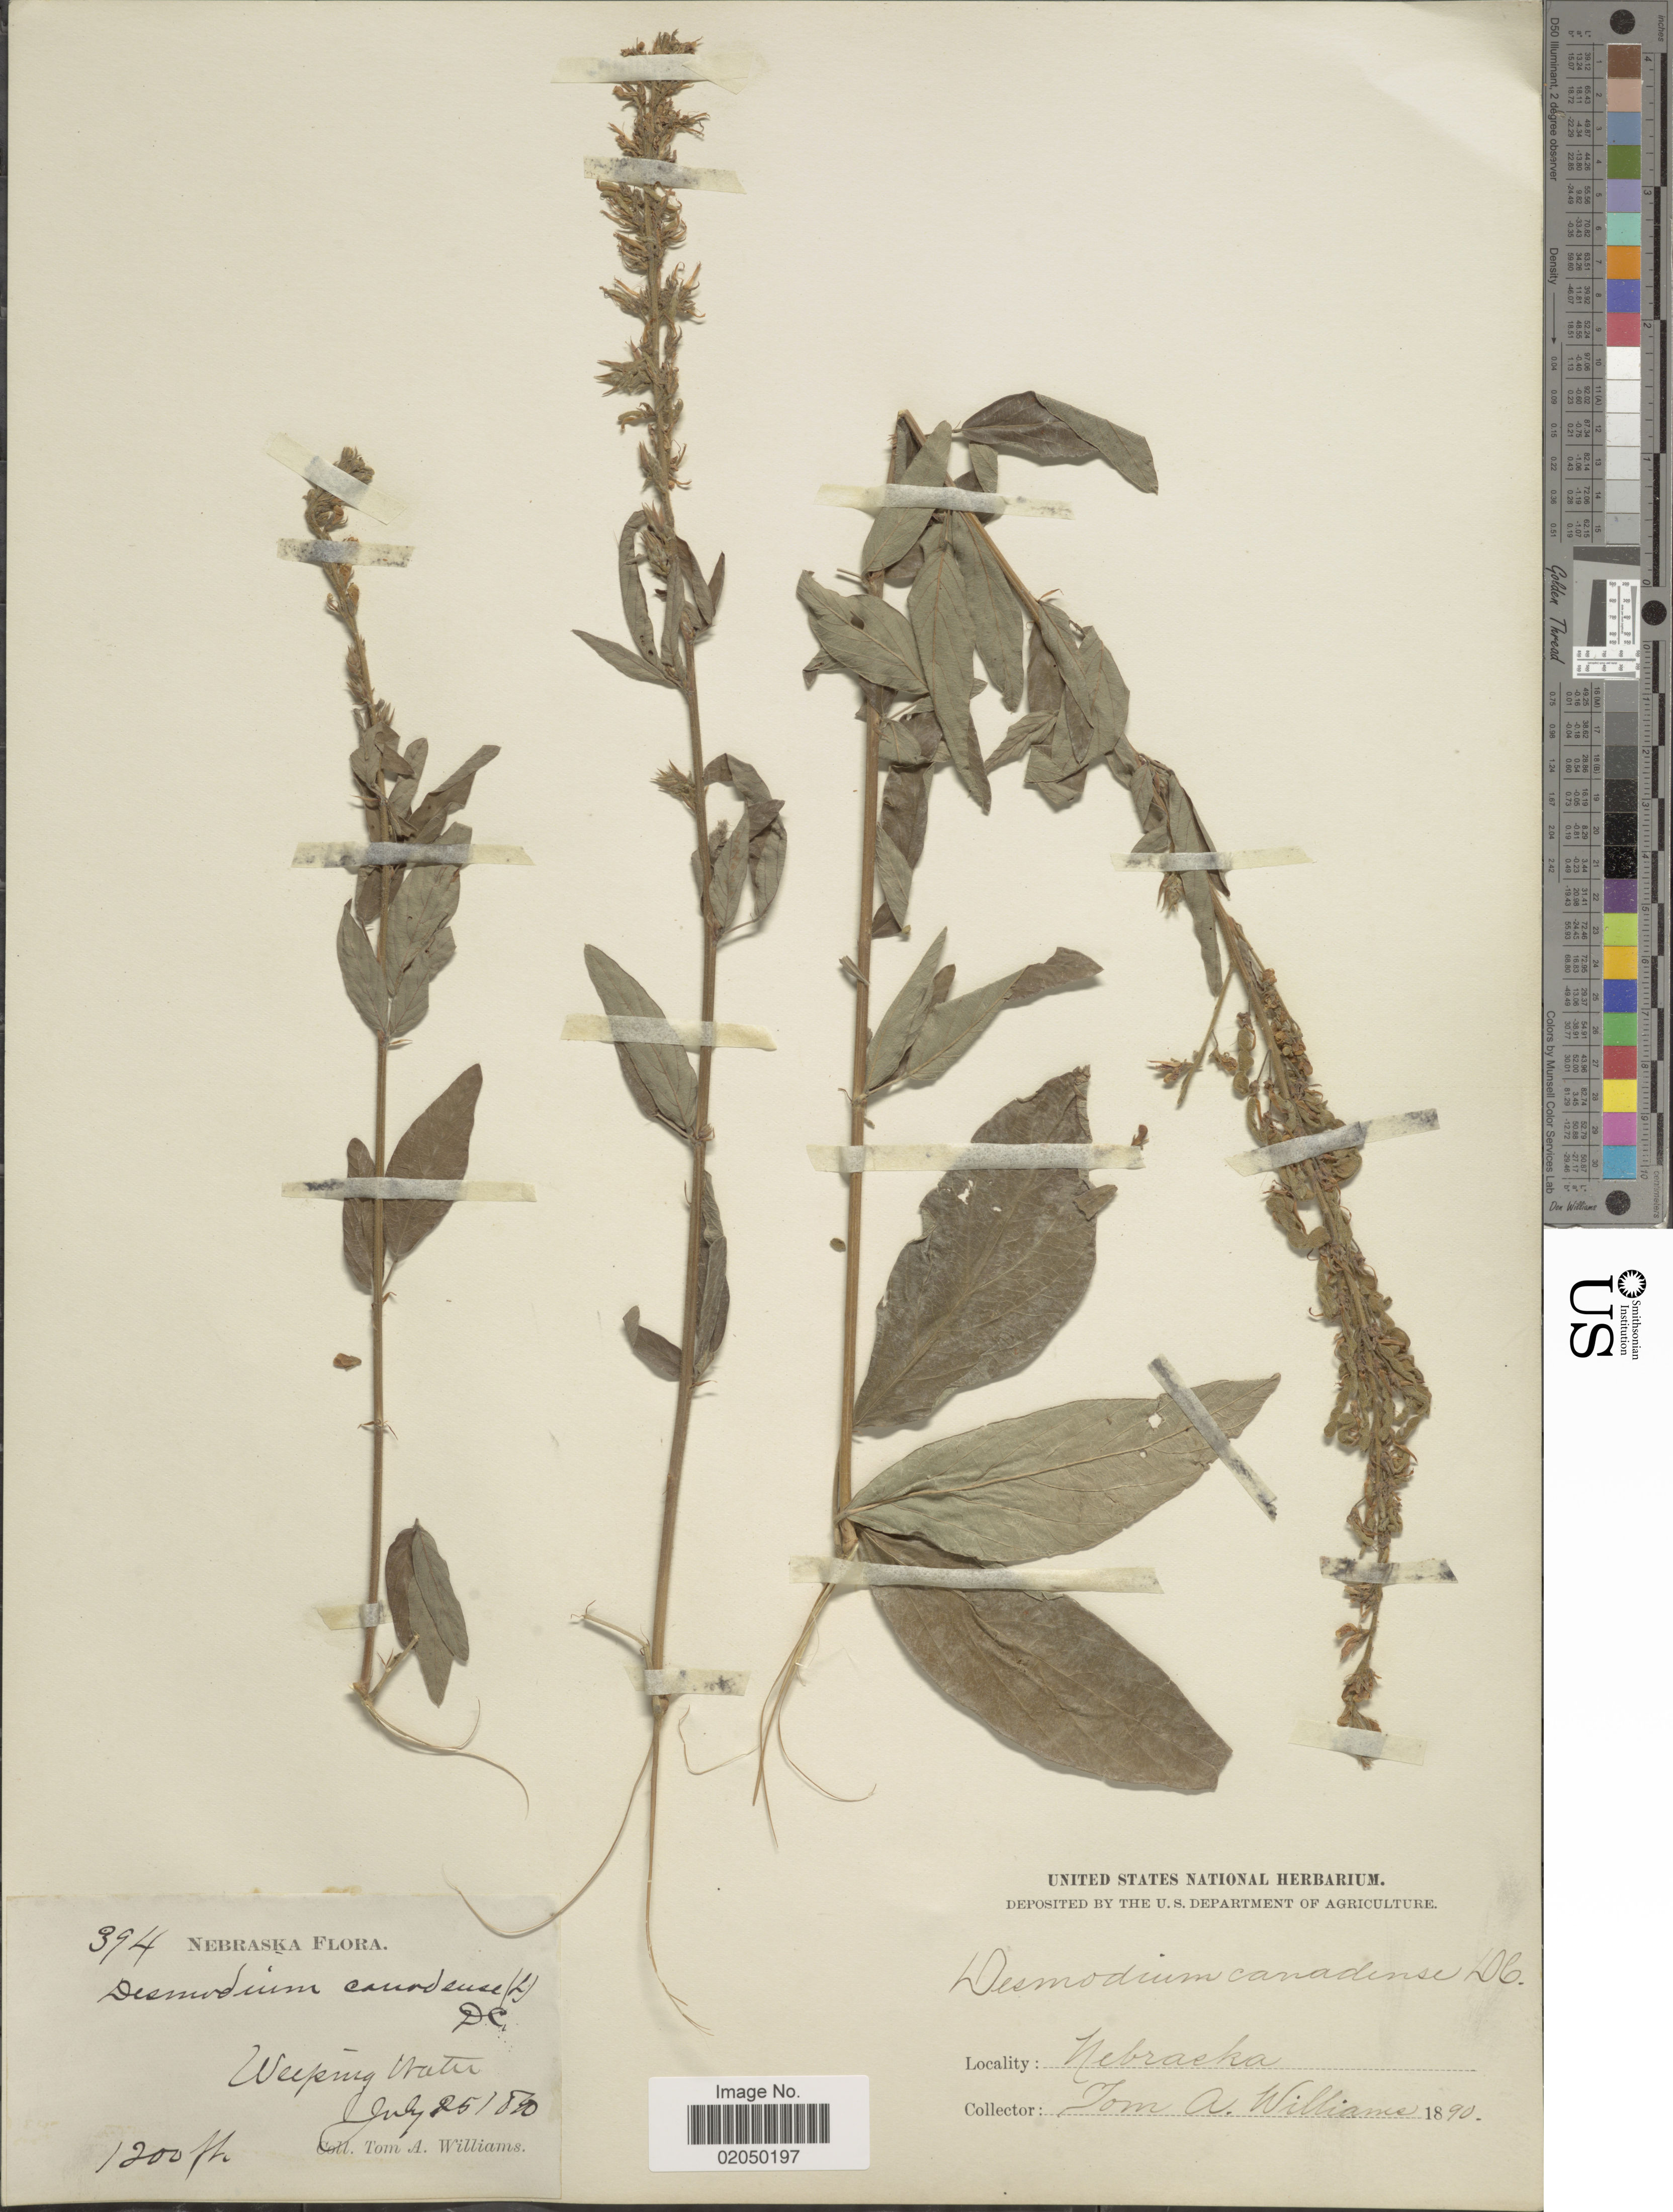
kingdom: Plantae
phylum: Tracheophyta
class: Magnoliopsida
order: Fabales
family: Fabaceae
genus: Desmodium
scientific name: Desmodium canadense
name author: (L.) DC.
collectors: T. A. Williams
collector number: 394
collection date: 1890-07-25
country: United States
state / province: Nebraska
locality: Weeping Water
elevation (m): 366